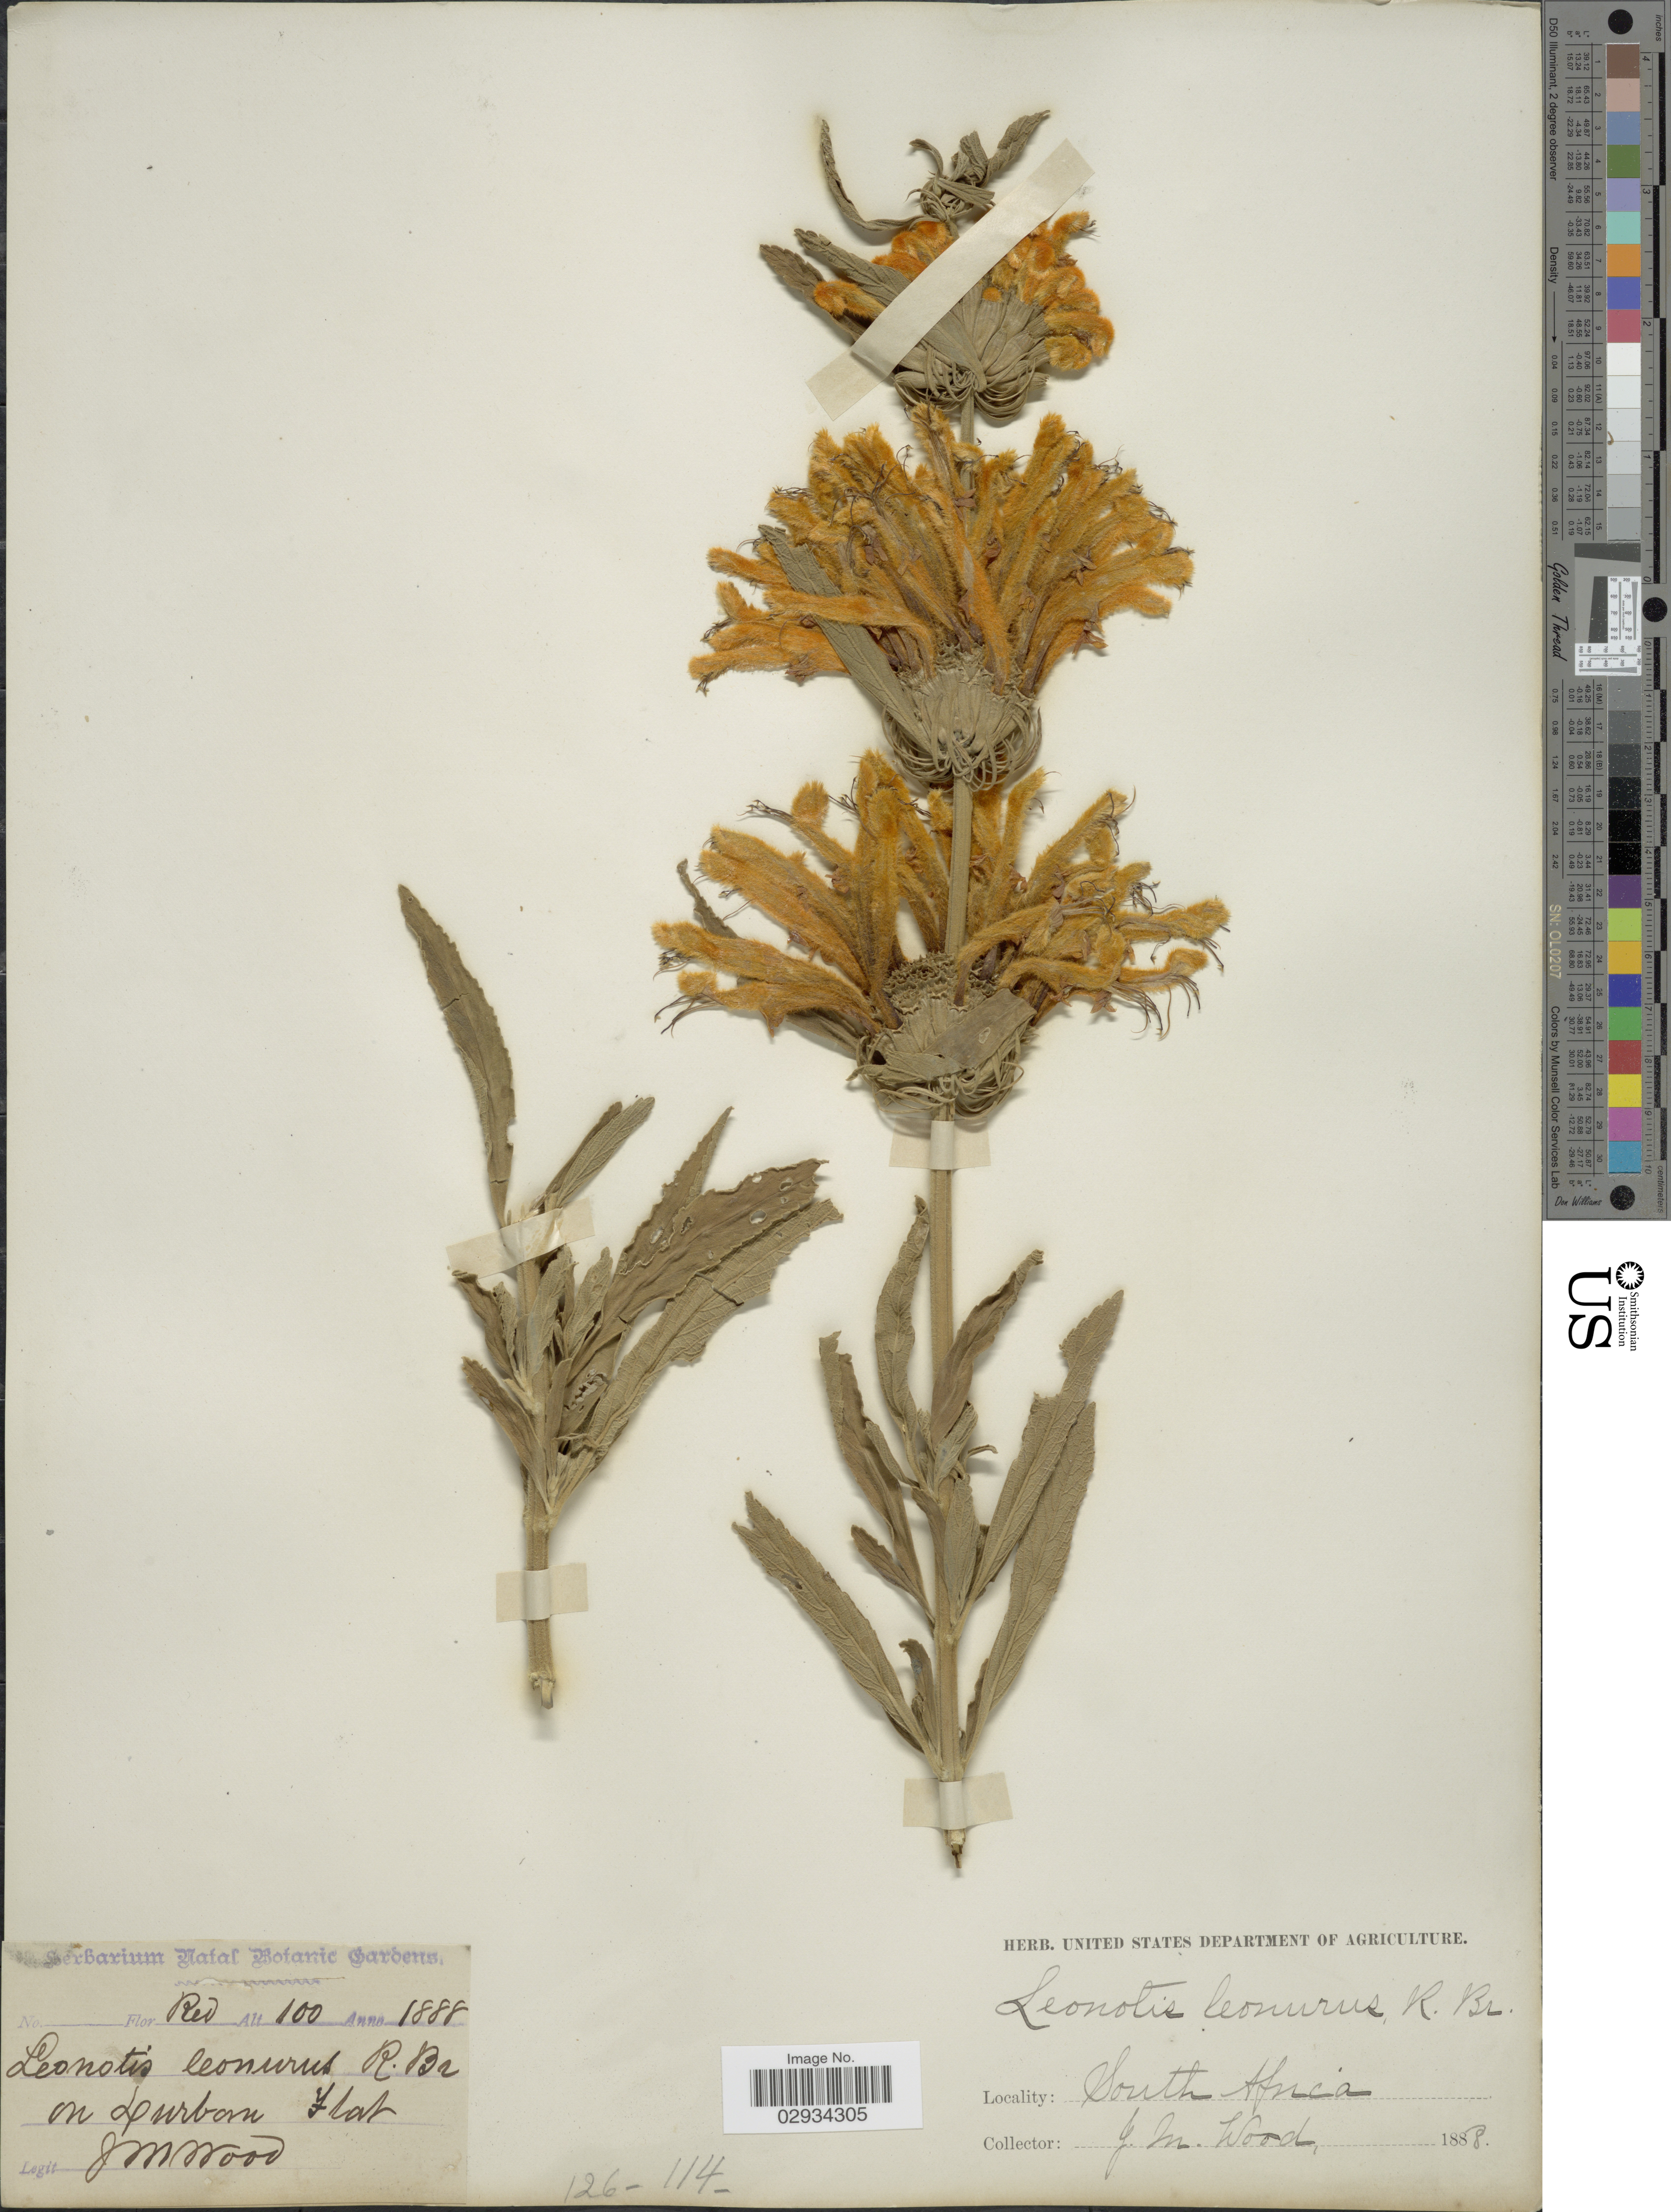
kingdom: Plantae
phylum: Tracheophyta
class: Magnoliopsida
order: Lamiales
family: Lamiaceae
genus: Leonotis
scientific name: Leonotis leonurus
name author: (L.) R. Br.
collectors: J. M. Wood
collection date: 1888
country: South Africa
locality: On Spurban Flat.